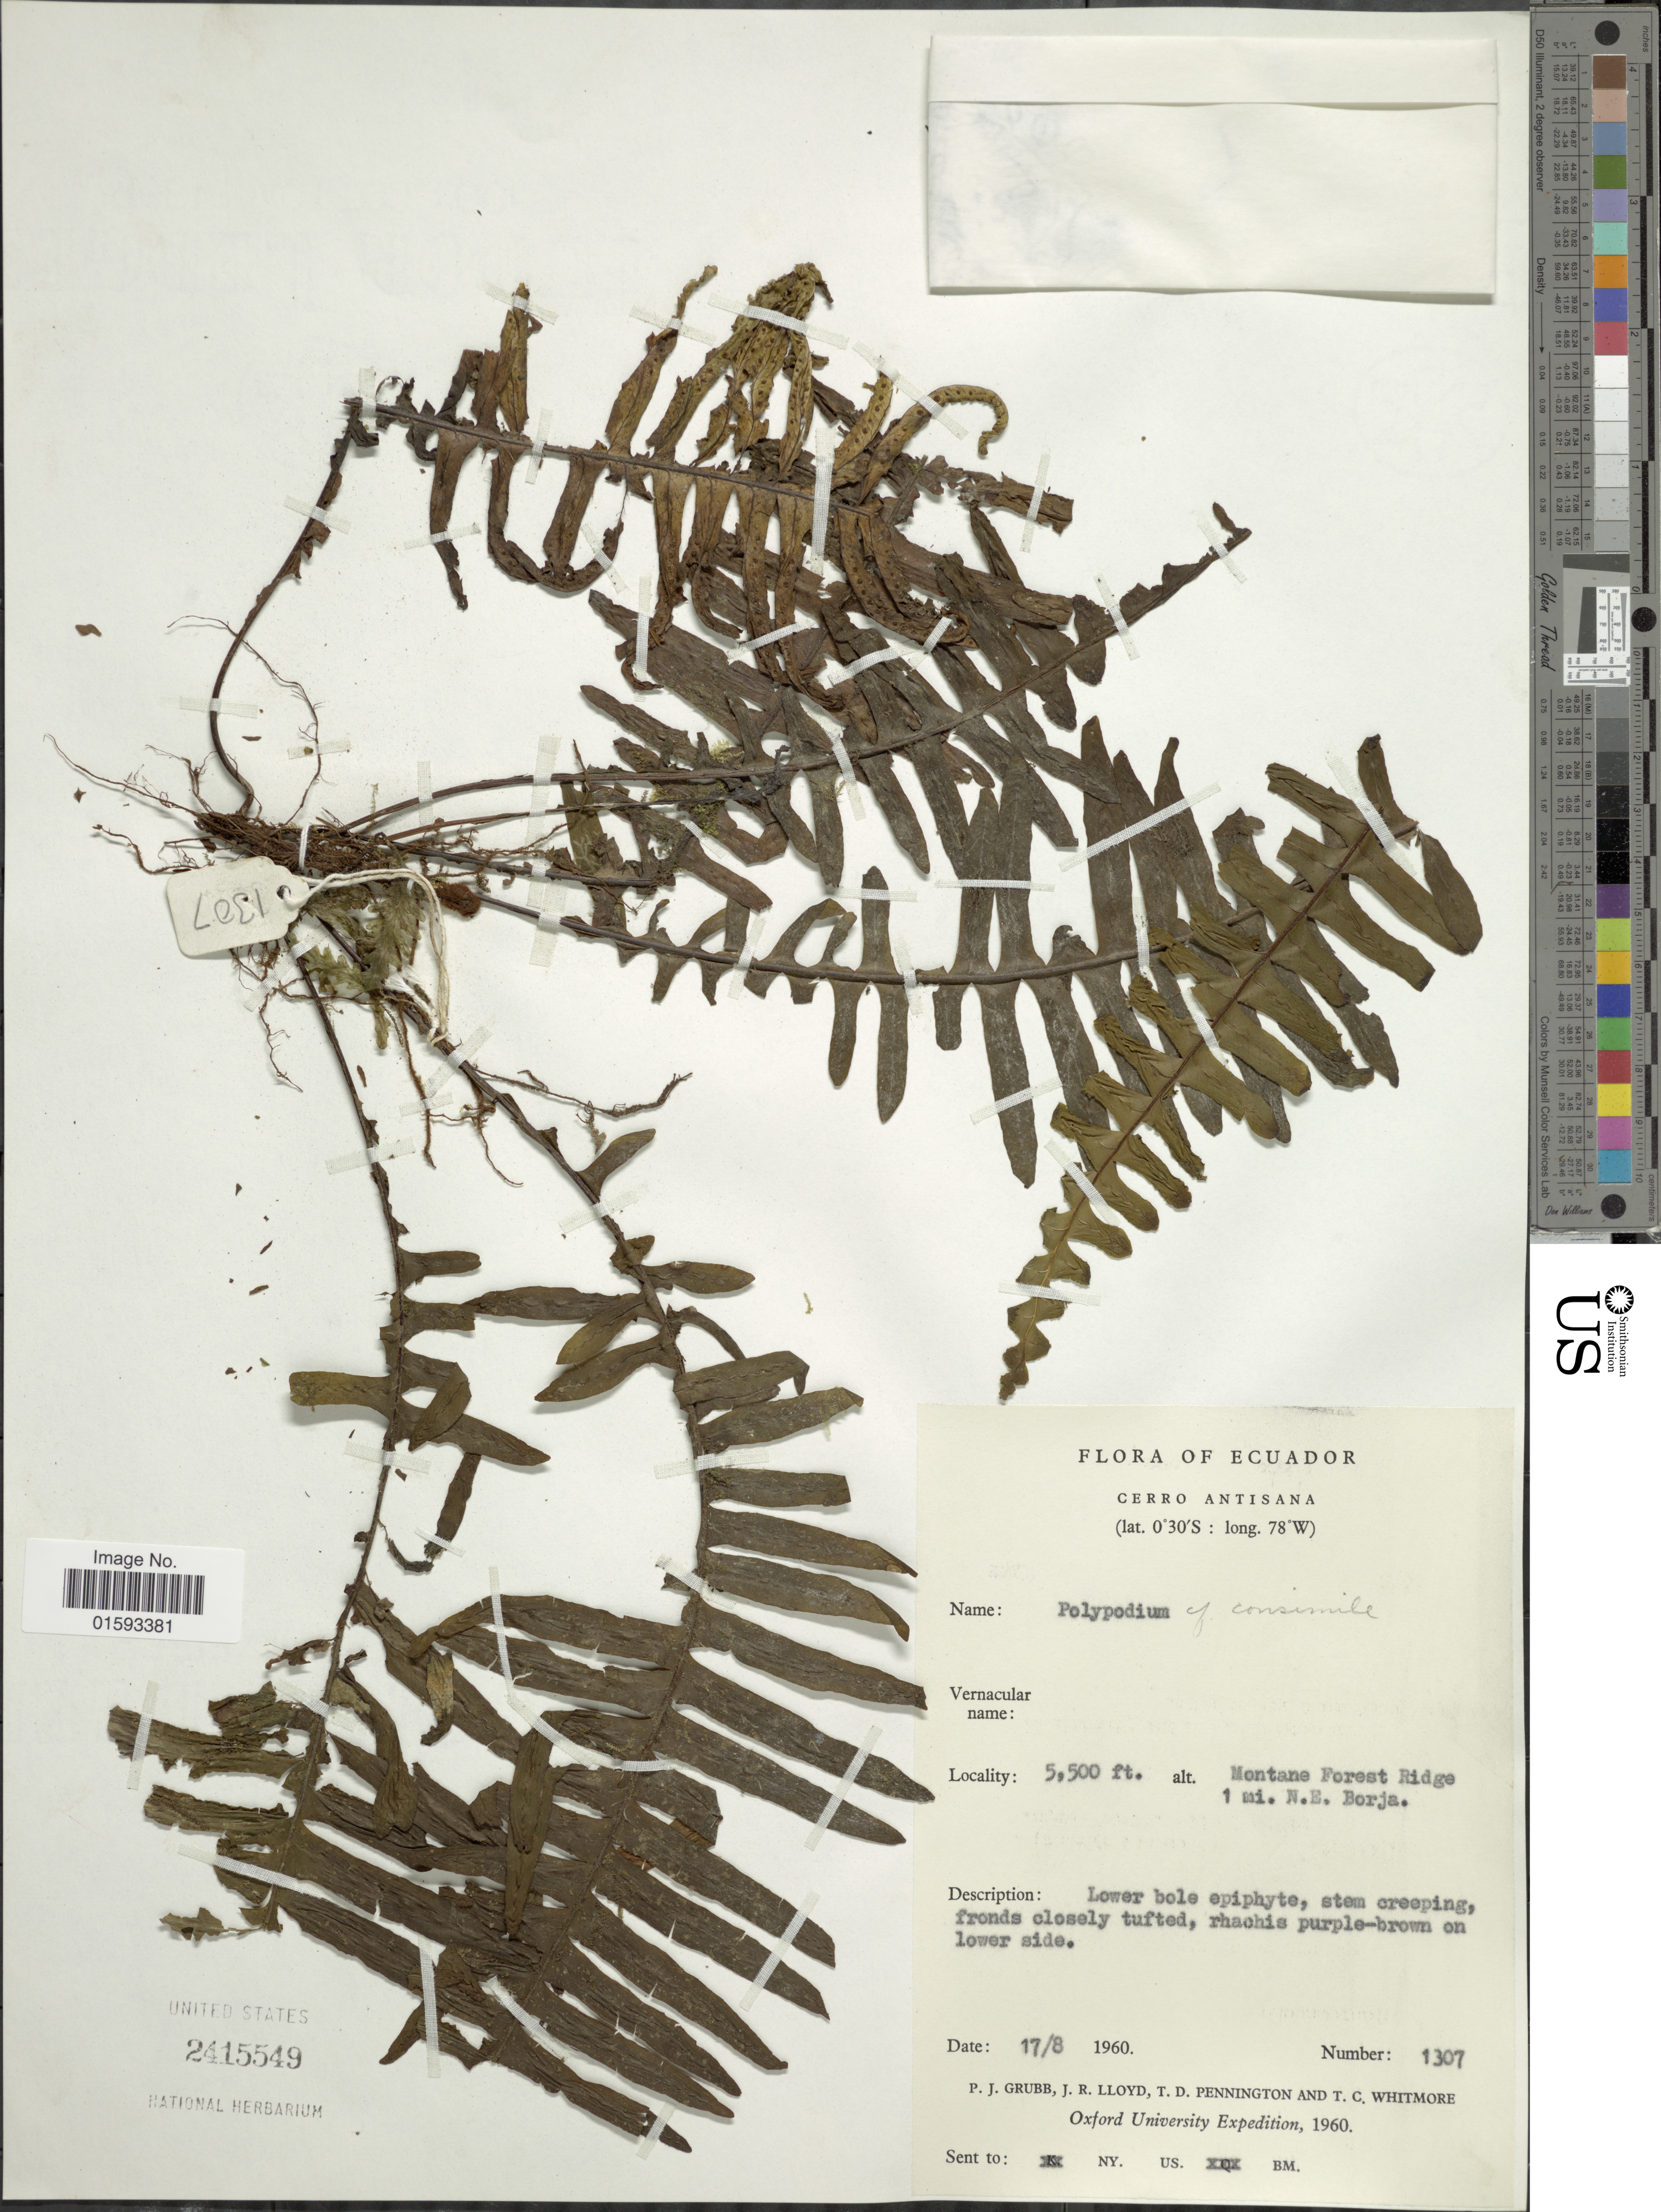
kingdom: Plantae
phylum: Tracheophyta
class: Polypodiopsida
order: Polypodiales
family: Polypodiaceae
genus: Pecluma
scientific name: Pecluma consimilis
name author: (Mett.) M.G. Price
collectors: P. J. Grubb, J. R. Lloyd, T. D. Pennington & T. C. Whitmore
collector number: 1307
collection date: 1960-08-17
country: Ecuador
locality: Cerro Antisana, Montane forest Ridge 1 mi, N.E. Borja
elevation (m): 1676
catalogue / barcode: US 2415549